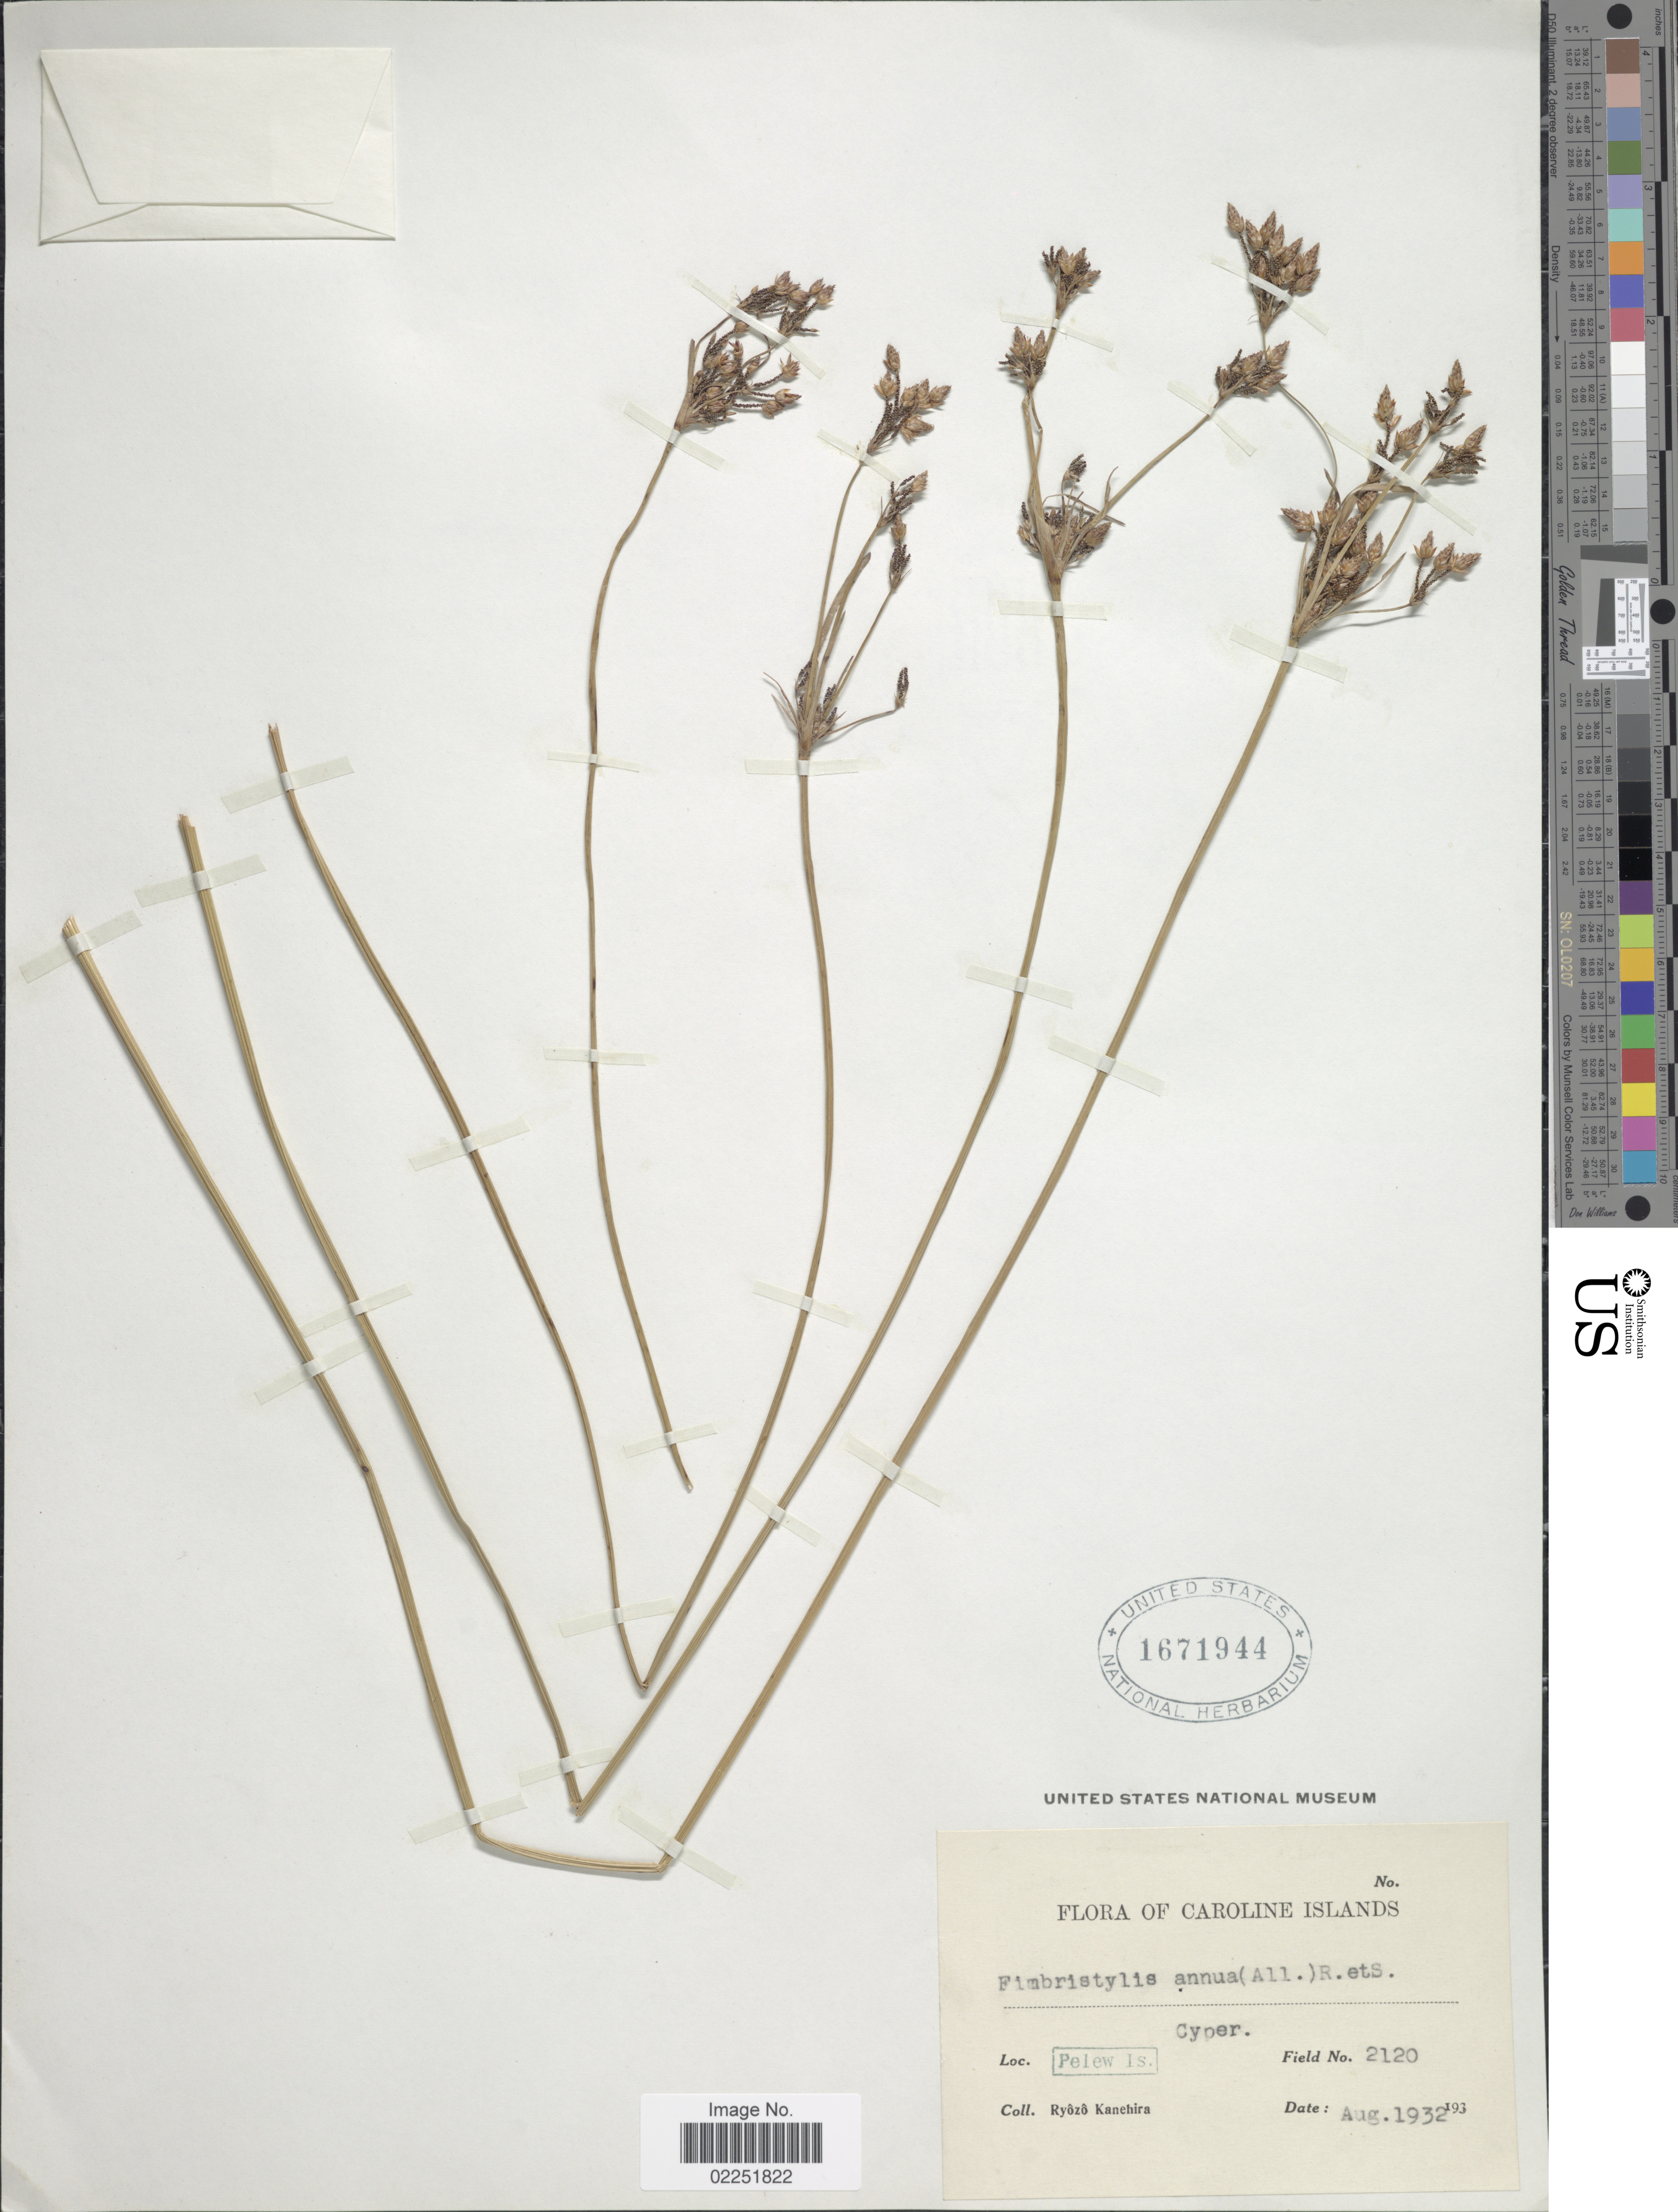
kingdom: Plantae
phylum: Tracheophyta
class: Liliopsida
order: Poales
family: Cyperaceae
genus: Fimbristylis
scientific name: Fimbristylis dichotoma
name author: (L.) Vahl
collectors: R. Kanehira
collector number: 2120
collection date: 1932-08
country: Palau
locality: Caroline Islands. Pelew Is.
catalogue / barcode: US 1671944